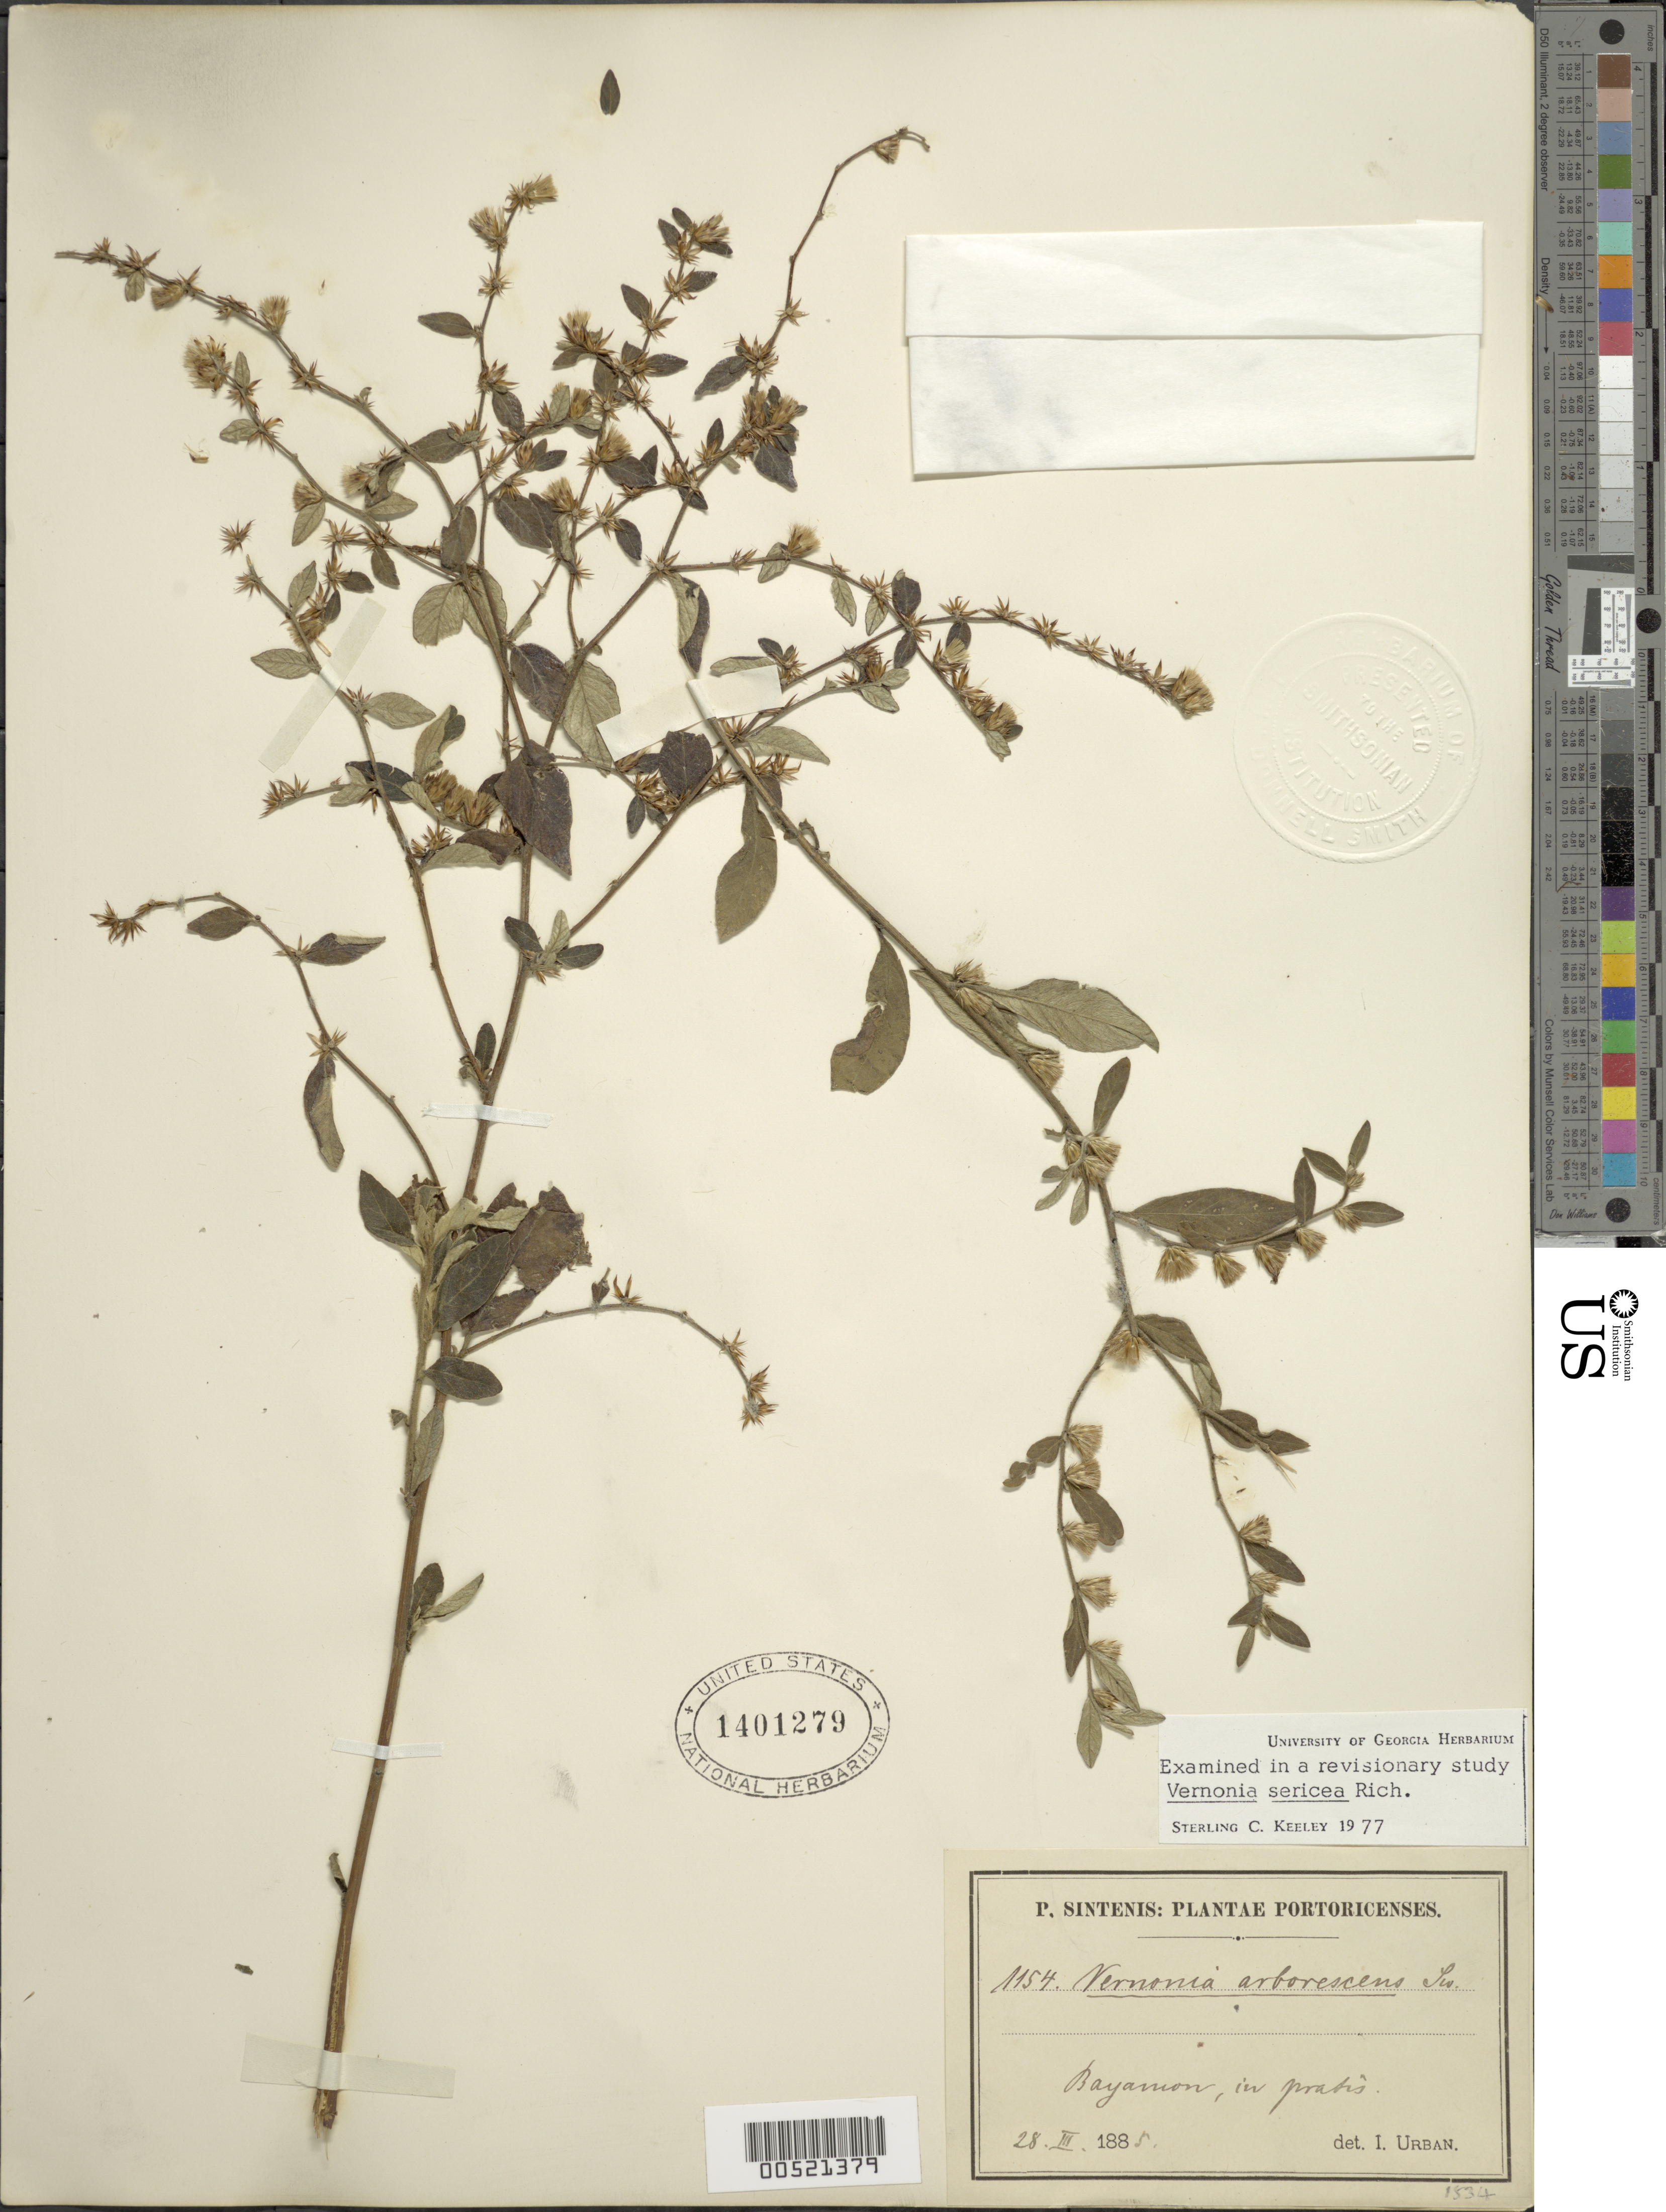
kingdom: Plantae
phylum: Tracheophyta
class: Magnoliopsida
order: Asterales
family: Asteraceae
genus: Lepidaploa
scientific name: Lepidaploa sericea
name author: (Rich.) H. Rob.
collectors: P. Sintenis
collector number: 1154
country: Puerto Rico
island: Greater Antilles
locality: Bayamon, in grassland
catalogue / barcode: US 1401279